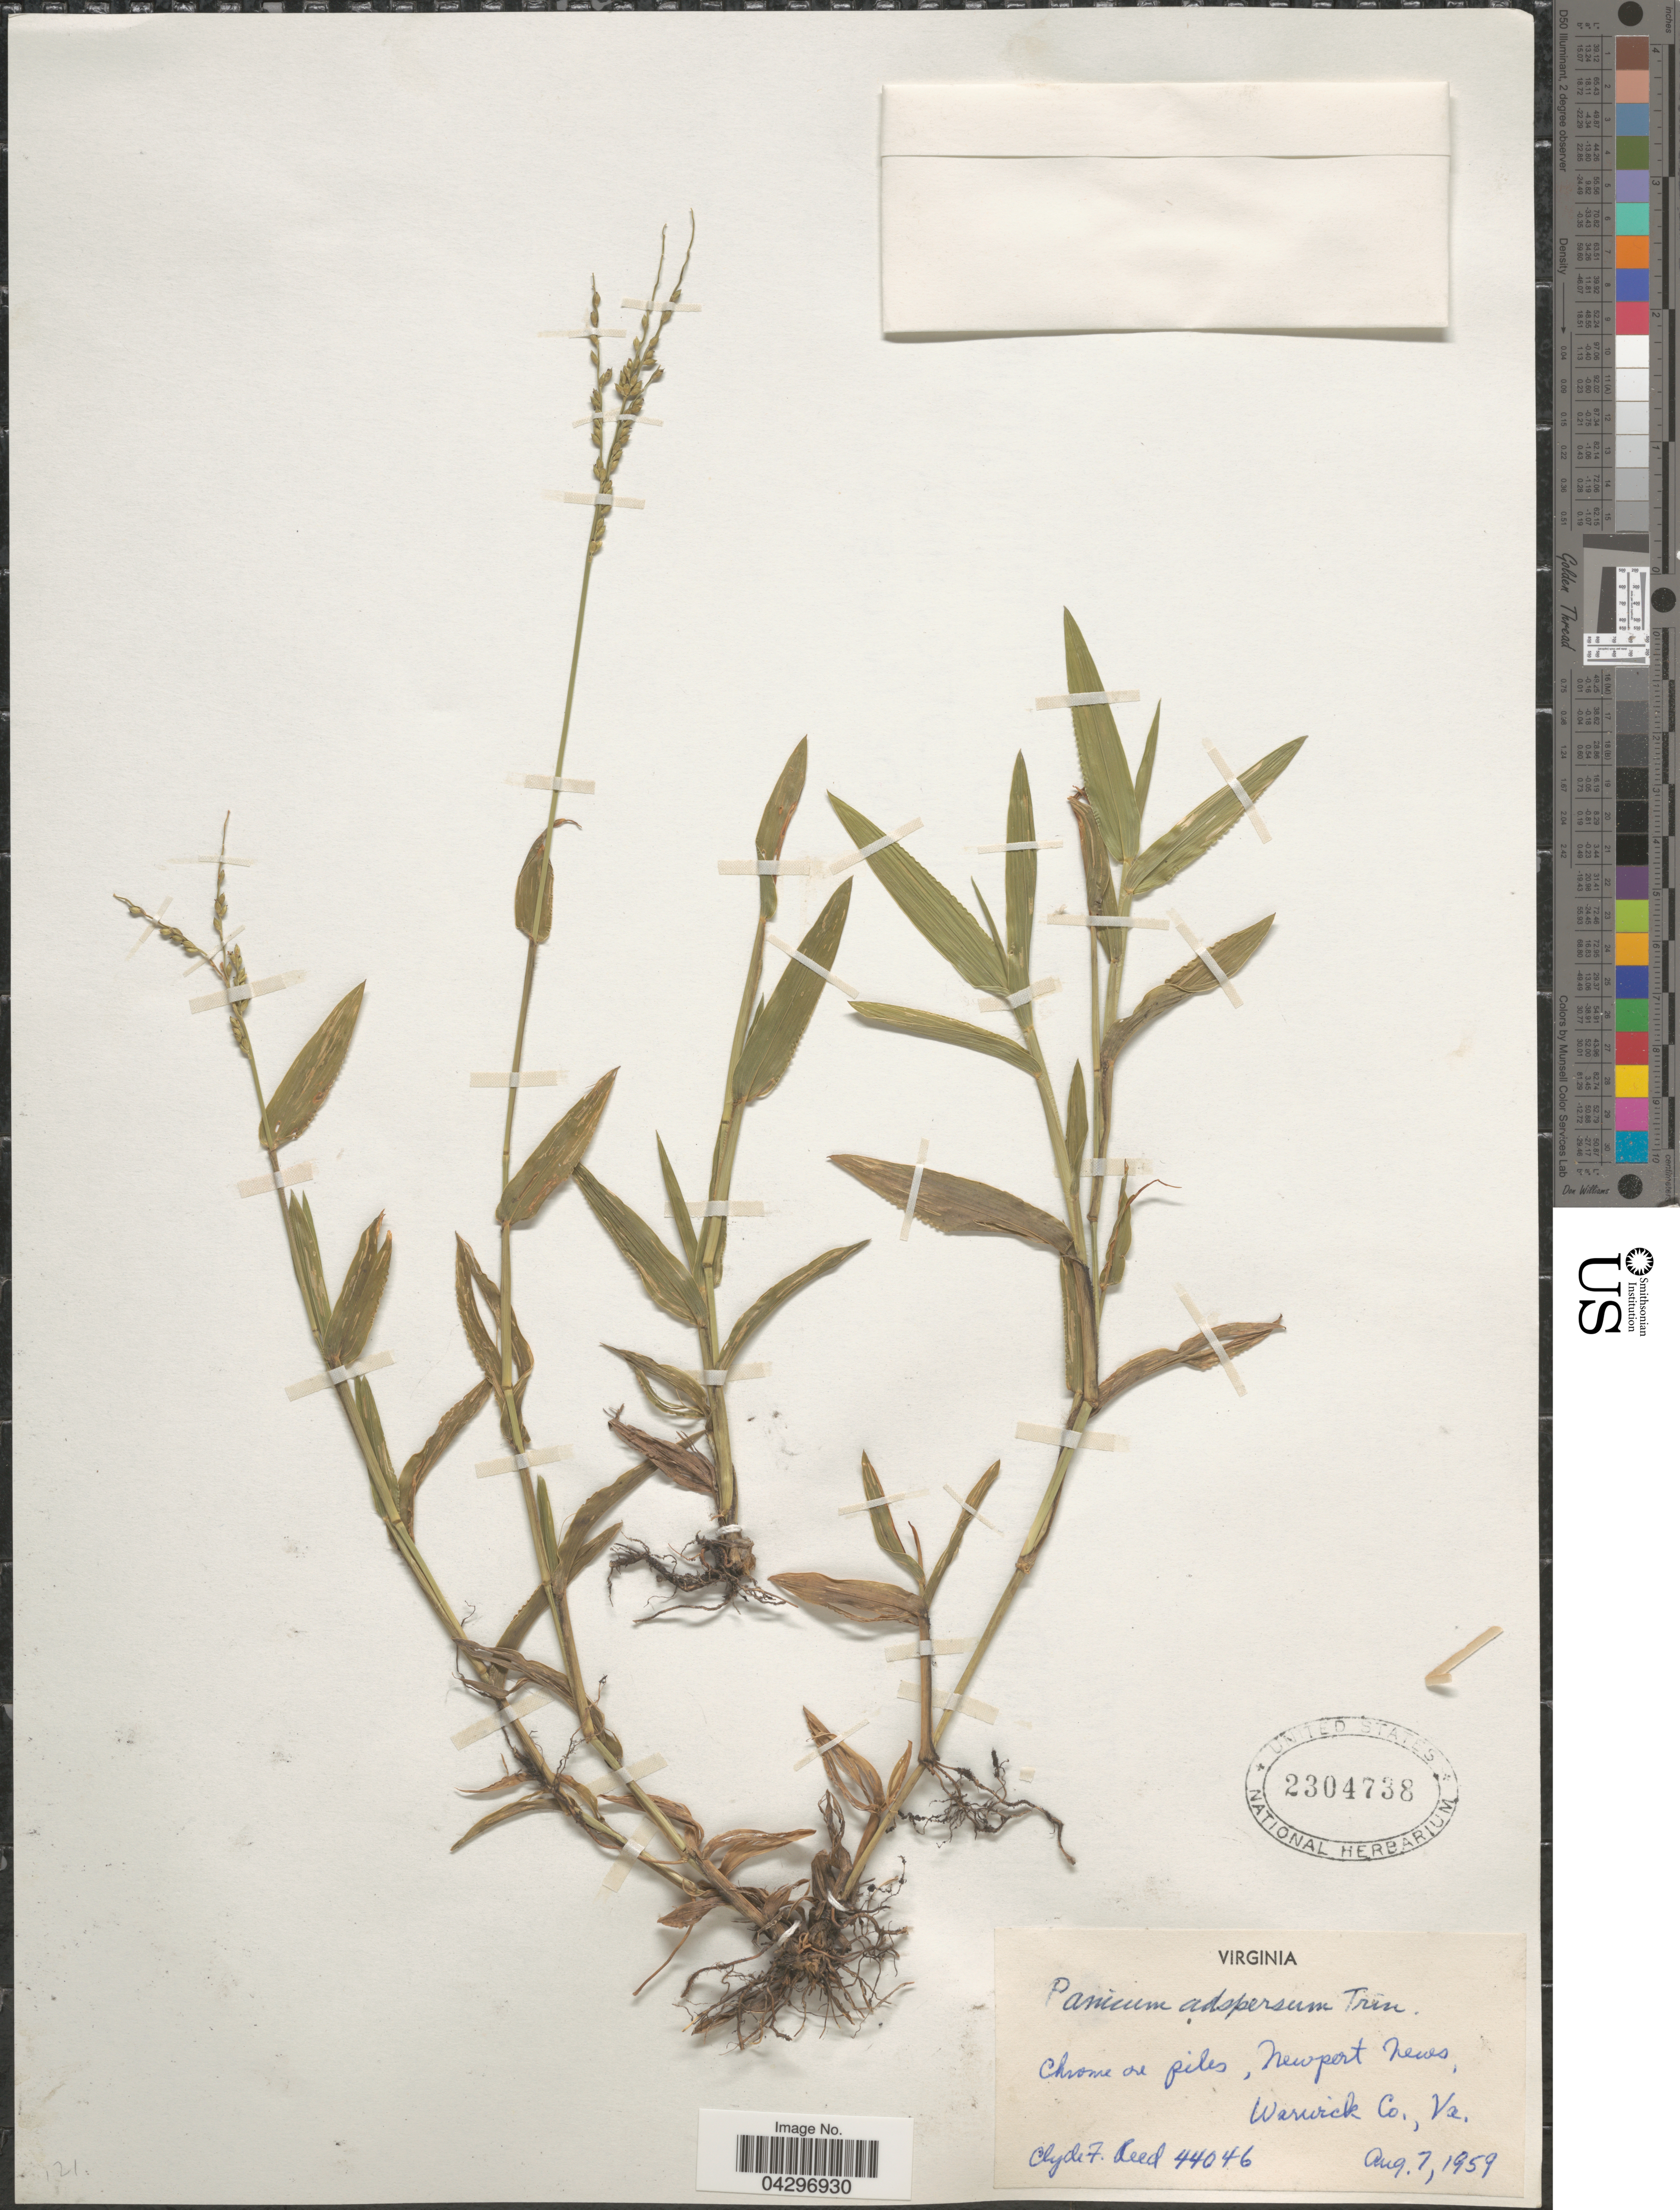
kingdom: Plantae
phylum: Tracheophyta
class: Liliopsida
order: Poales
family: Poaceae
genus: Urochloa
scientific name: Urochloa adspersa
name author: (Trin.) R.D. Webster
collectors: C. F. Reed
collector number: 44046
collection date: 1959-08-07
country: United States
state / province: Virginia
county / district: City of Newport News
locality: Newport News, Warwick Co.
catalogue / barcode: US 2304738